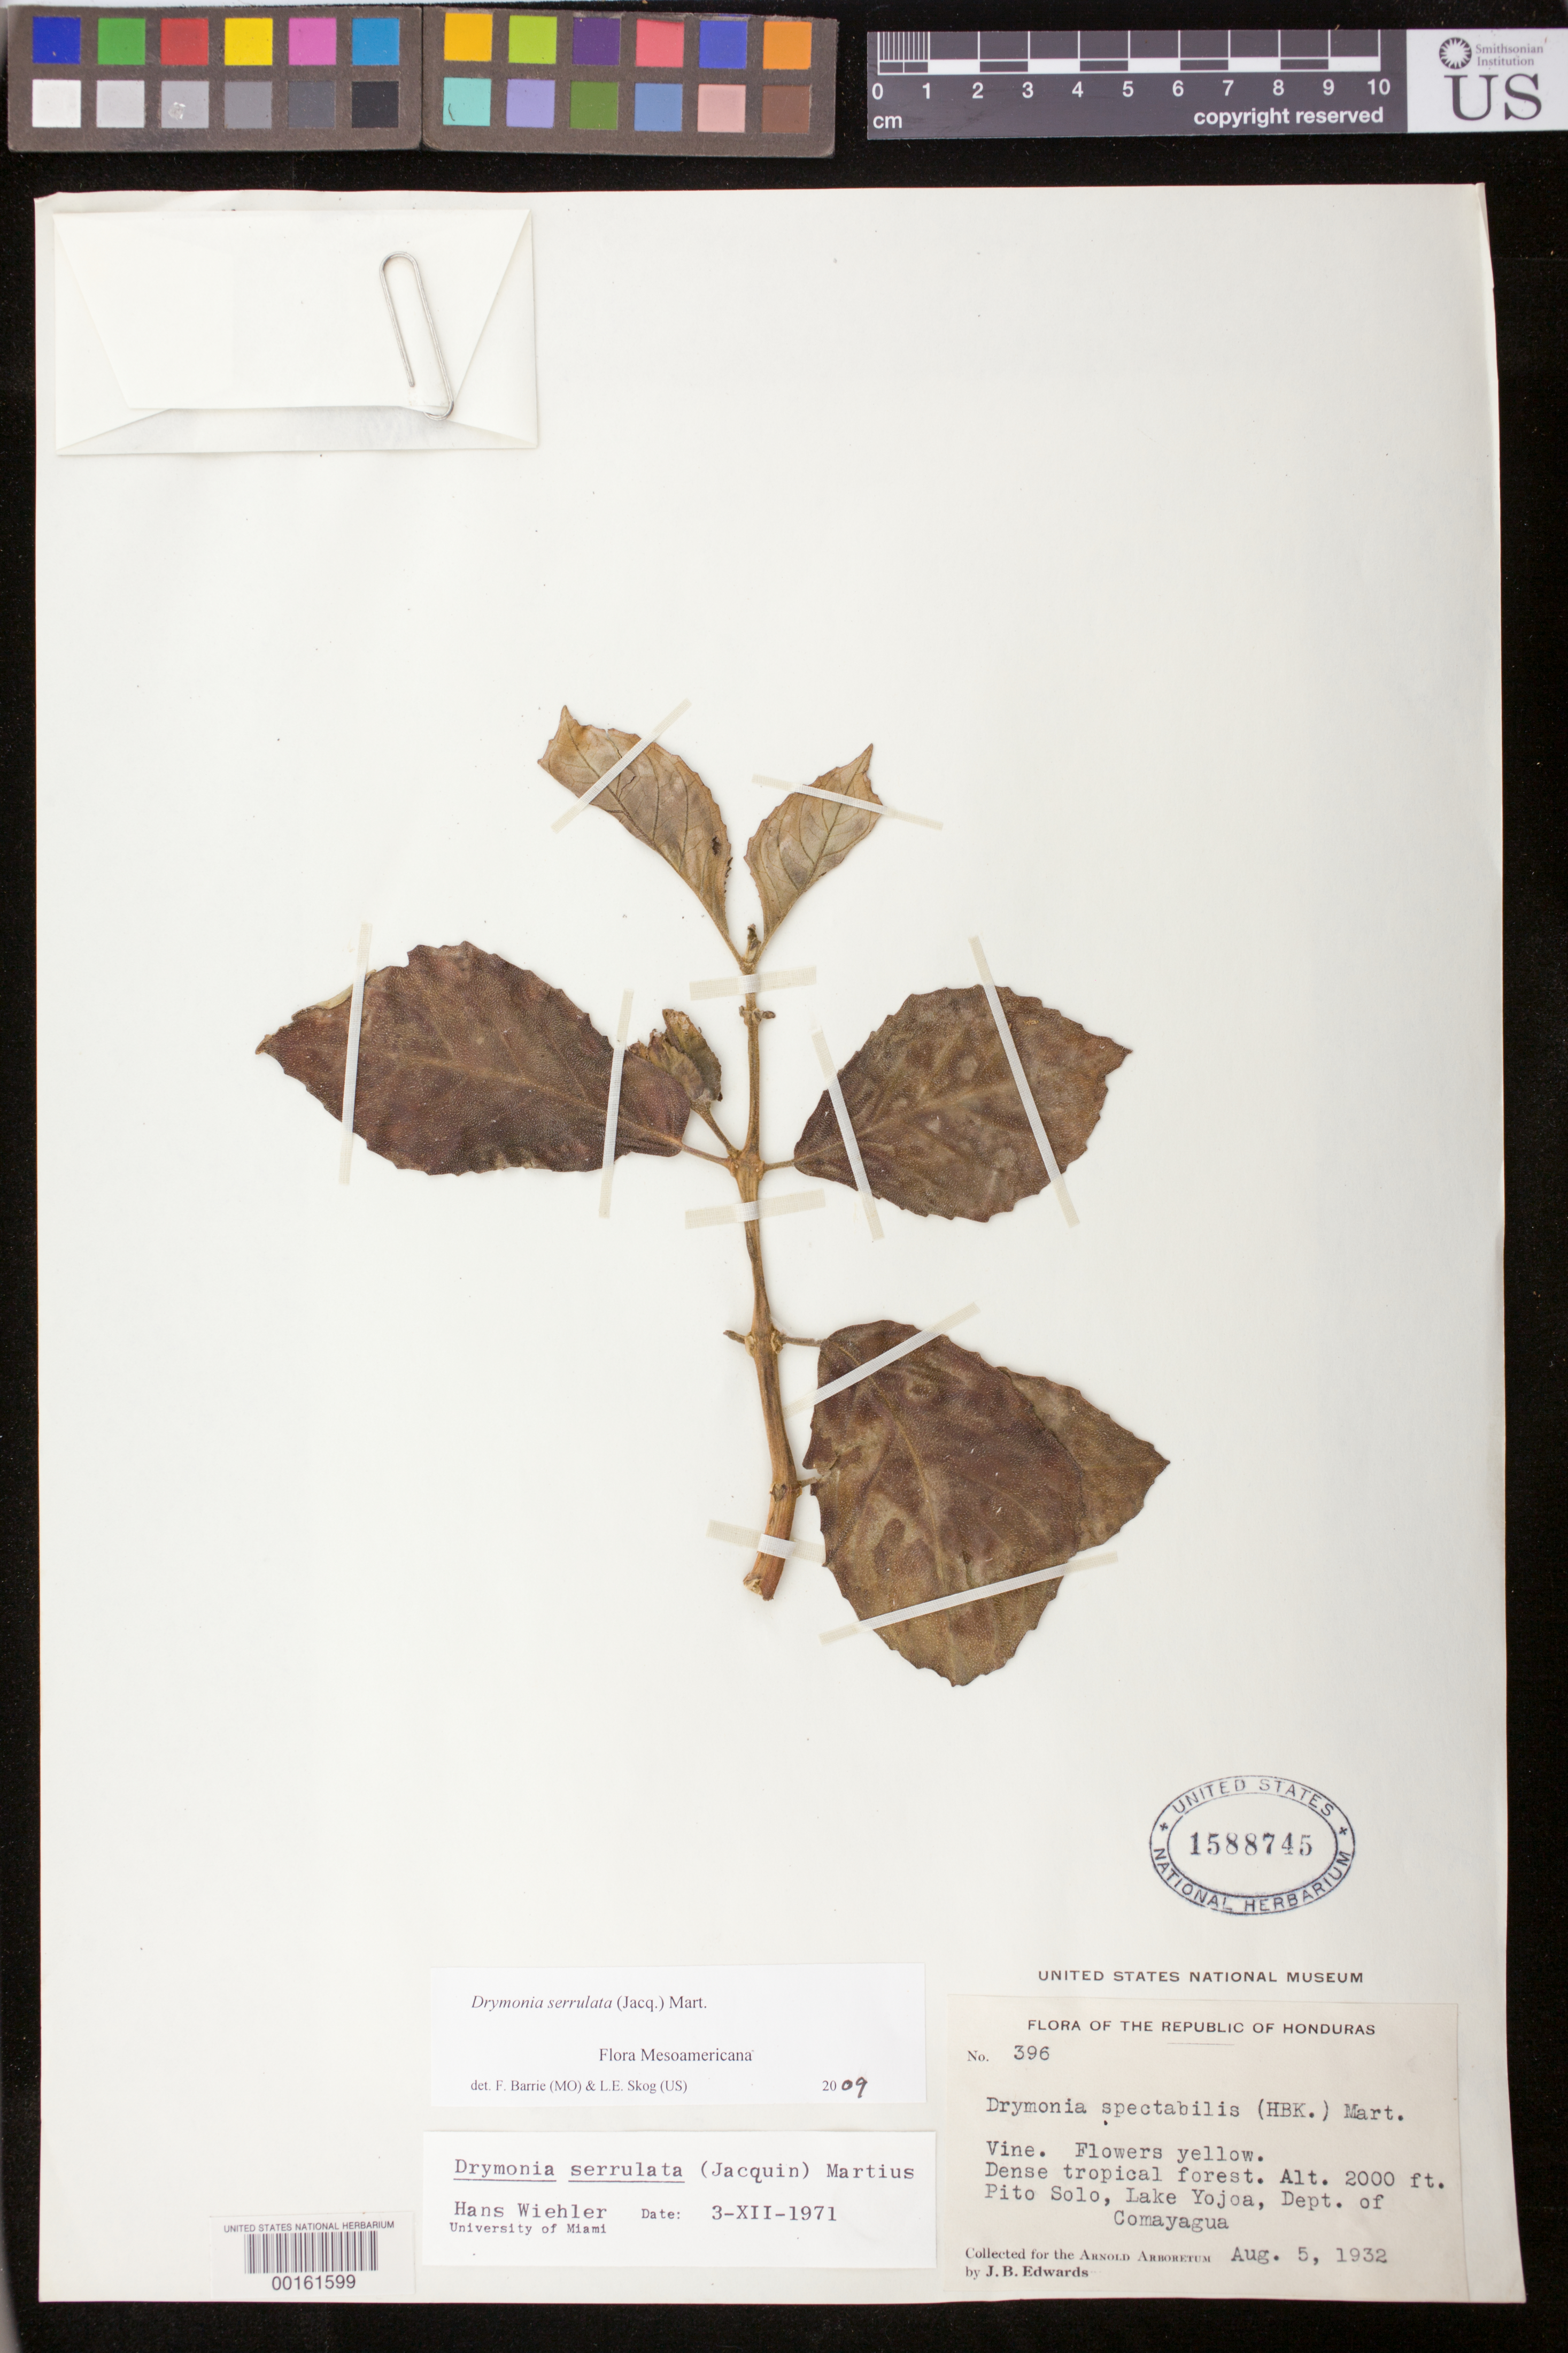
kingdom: Plantae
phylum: Tracheophyta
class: Magnoliopsida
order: Lamiales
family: Gesneriaceae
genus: Drymonia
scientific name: Drymonia serrulata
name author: (Jacq.) Mart.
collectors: J. B. Edwards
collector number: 396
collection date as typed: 05 Aug 1932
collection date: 1932-08-05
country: Honduras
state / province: Comayagua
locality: Pito Solo, Lake Yojca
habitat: Dense tropical forest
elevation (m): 610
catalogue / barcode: US 1588745